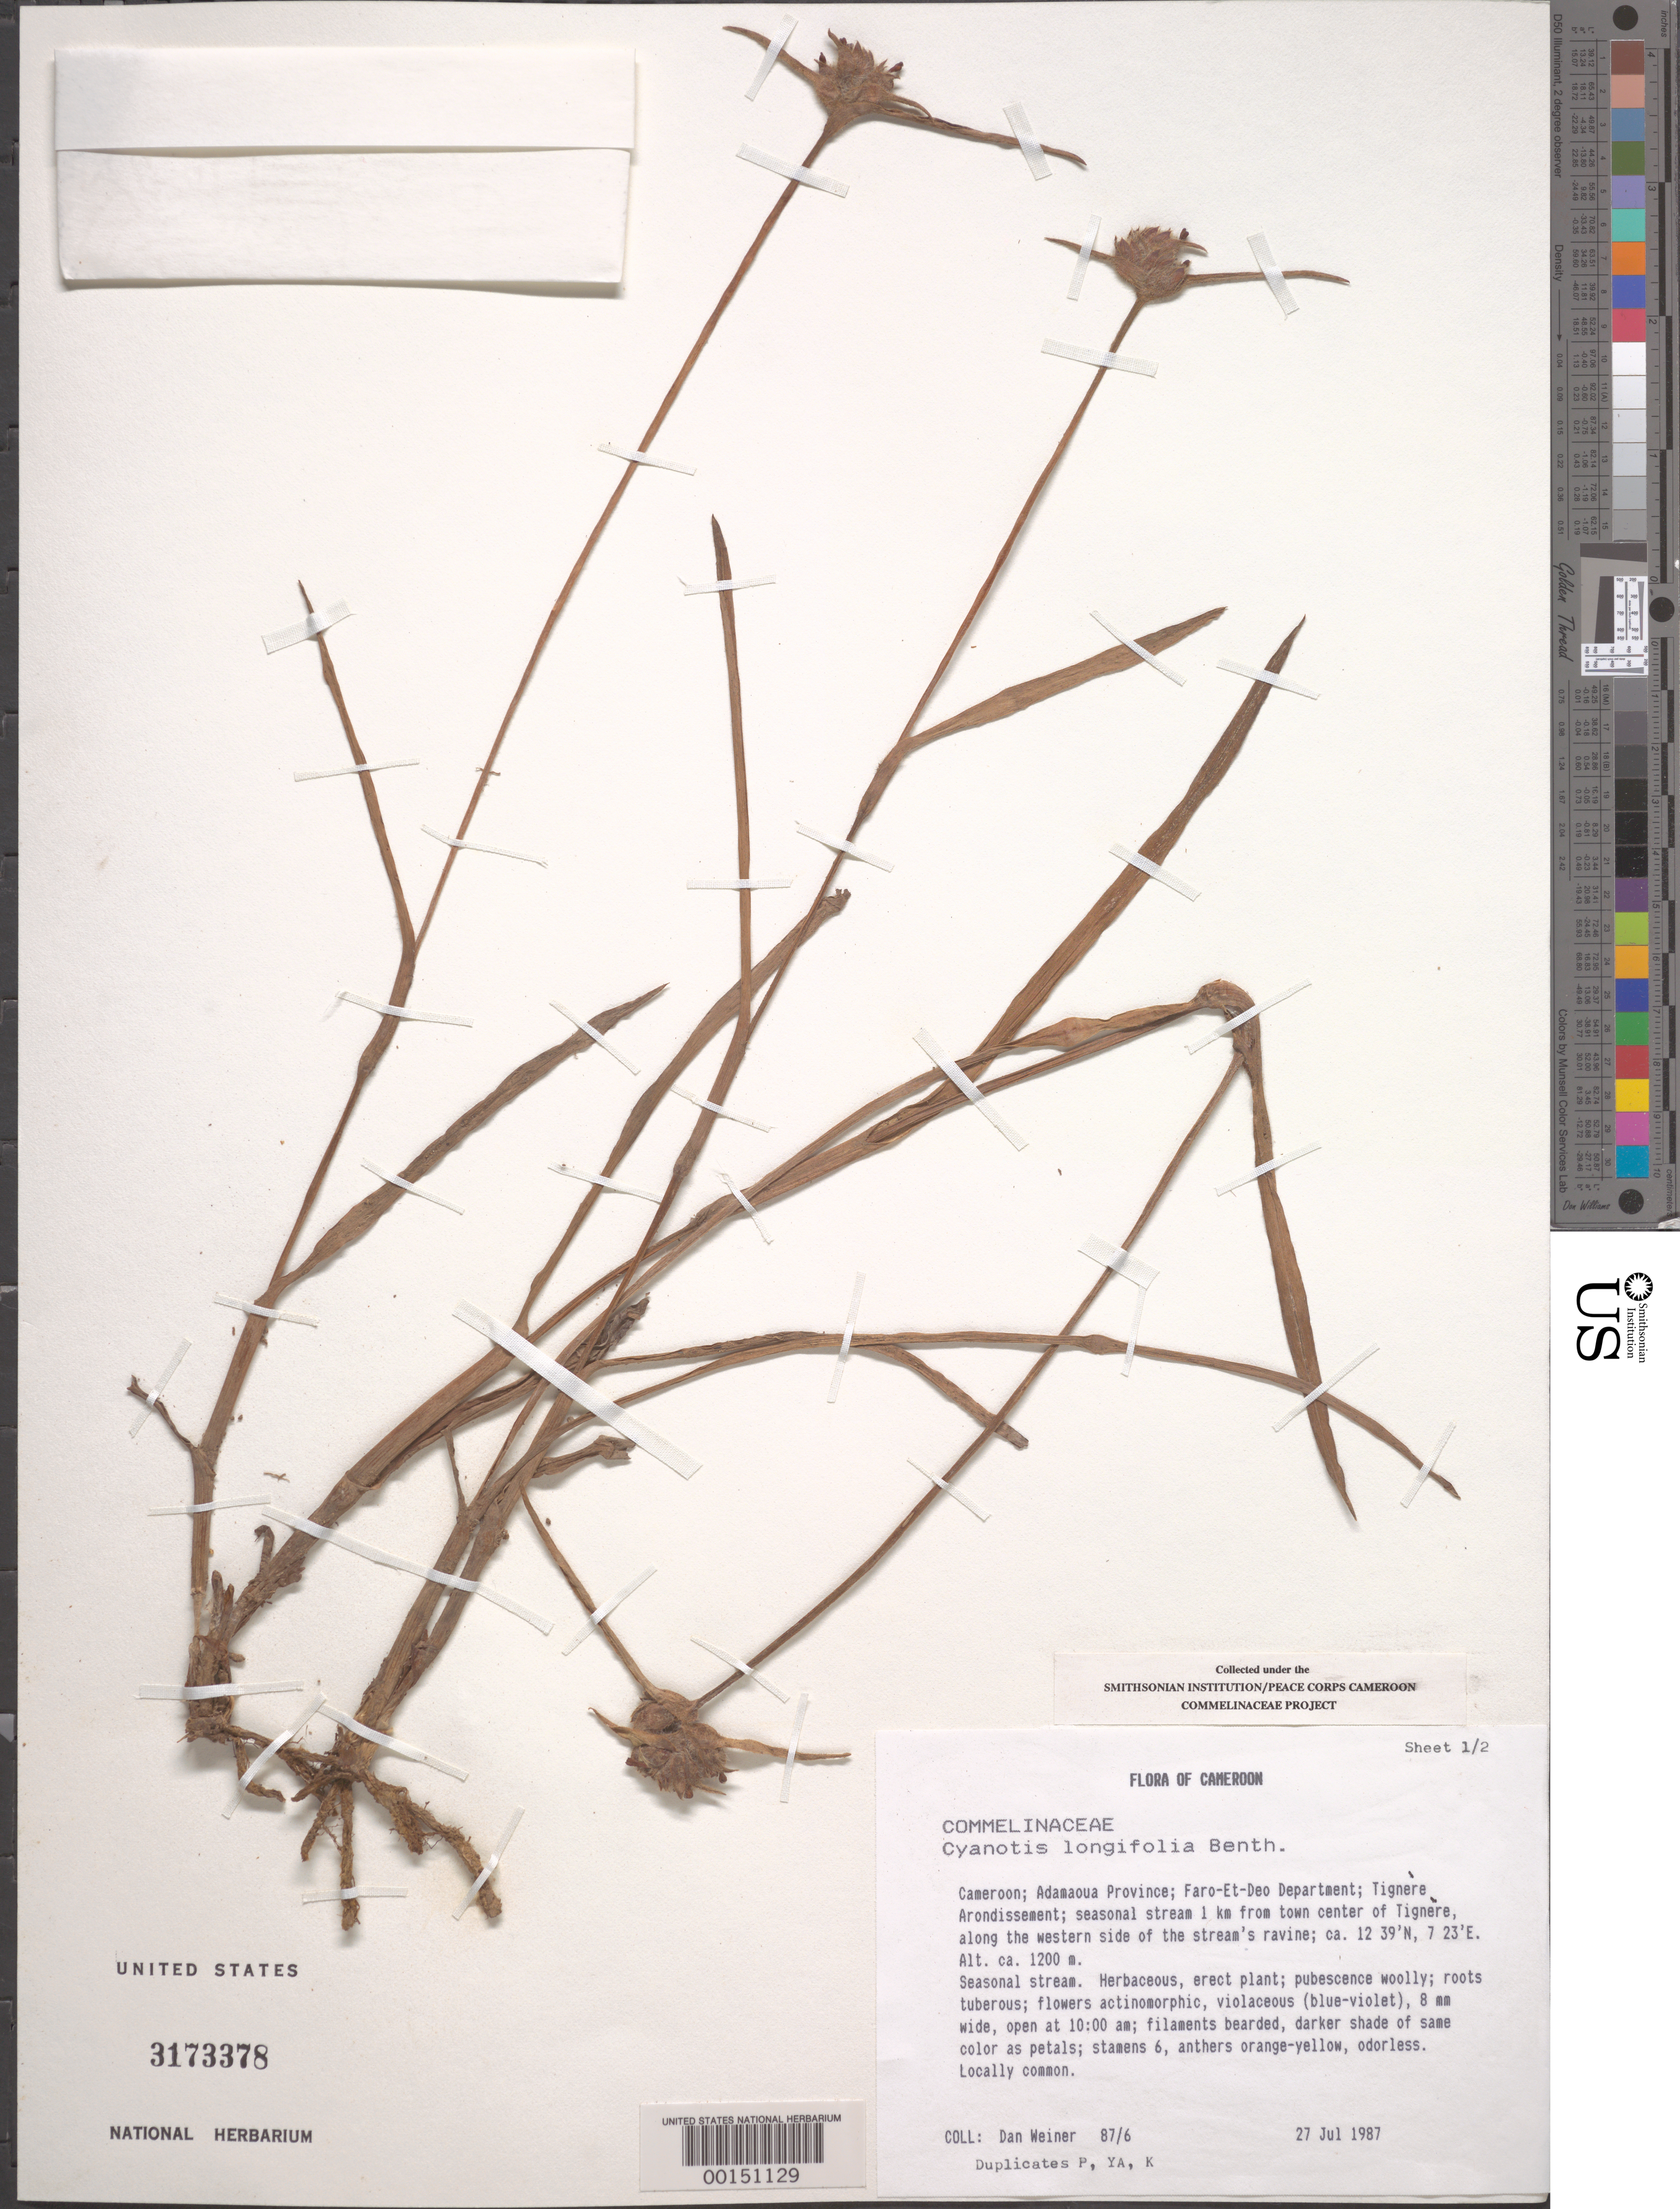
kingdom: Plantae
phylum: Tracheophyta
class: Liliopsida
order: Commelinales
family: Commelinaceae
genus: Cyanotis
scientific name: Cyanotis longifolia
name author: Benth.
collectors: D. Weiner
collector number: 87/6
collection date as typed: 27 Jul 1987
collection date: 1987-07-27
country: Cameroon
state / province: Adamawa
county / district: Faro-deo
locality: Tignere arondissement, seasonal stream 1 km from town center of tignere, along western side of stream's ravine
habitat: Seasonal stream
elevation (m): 1200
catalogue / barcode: US 3173378